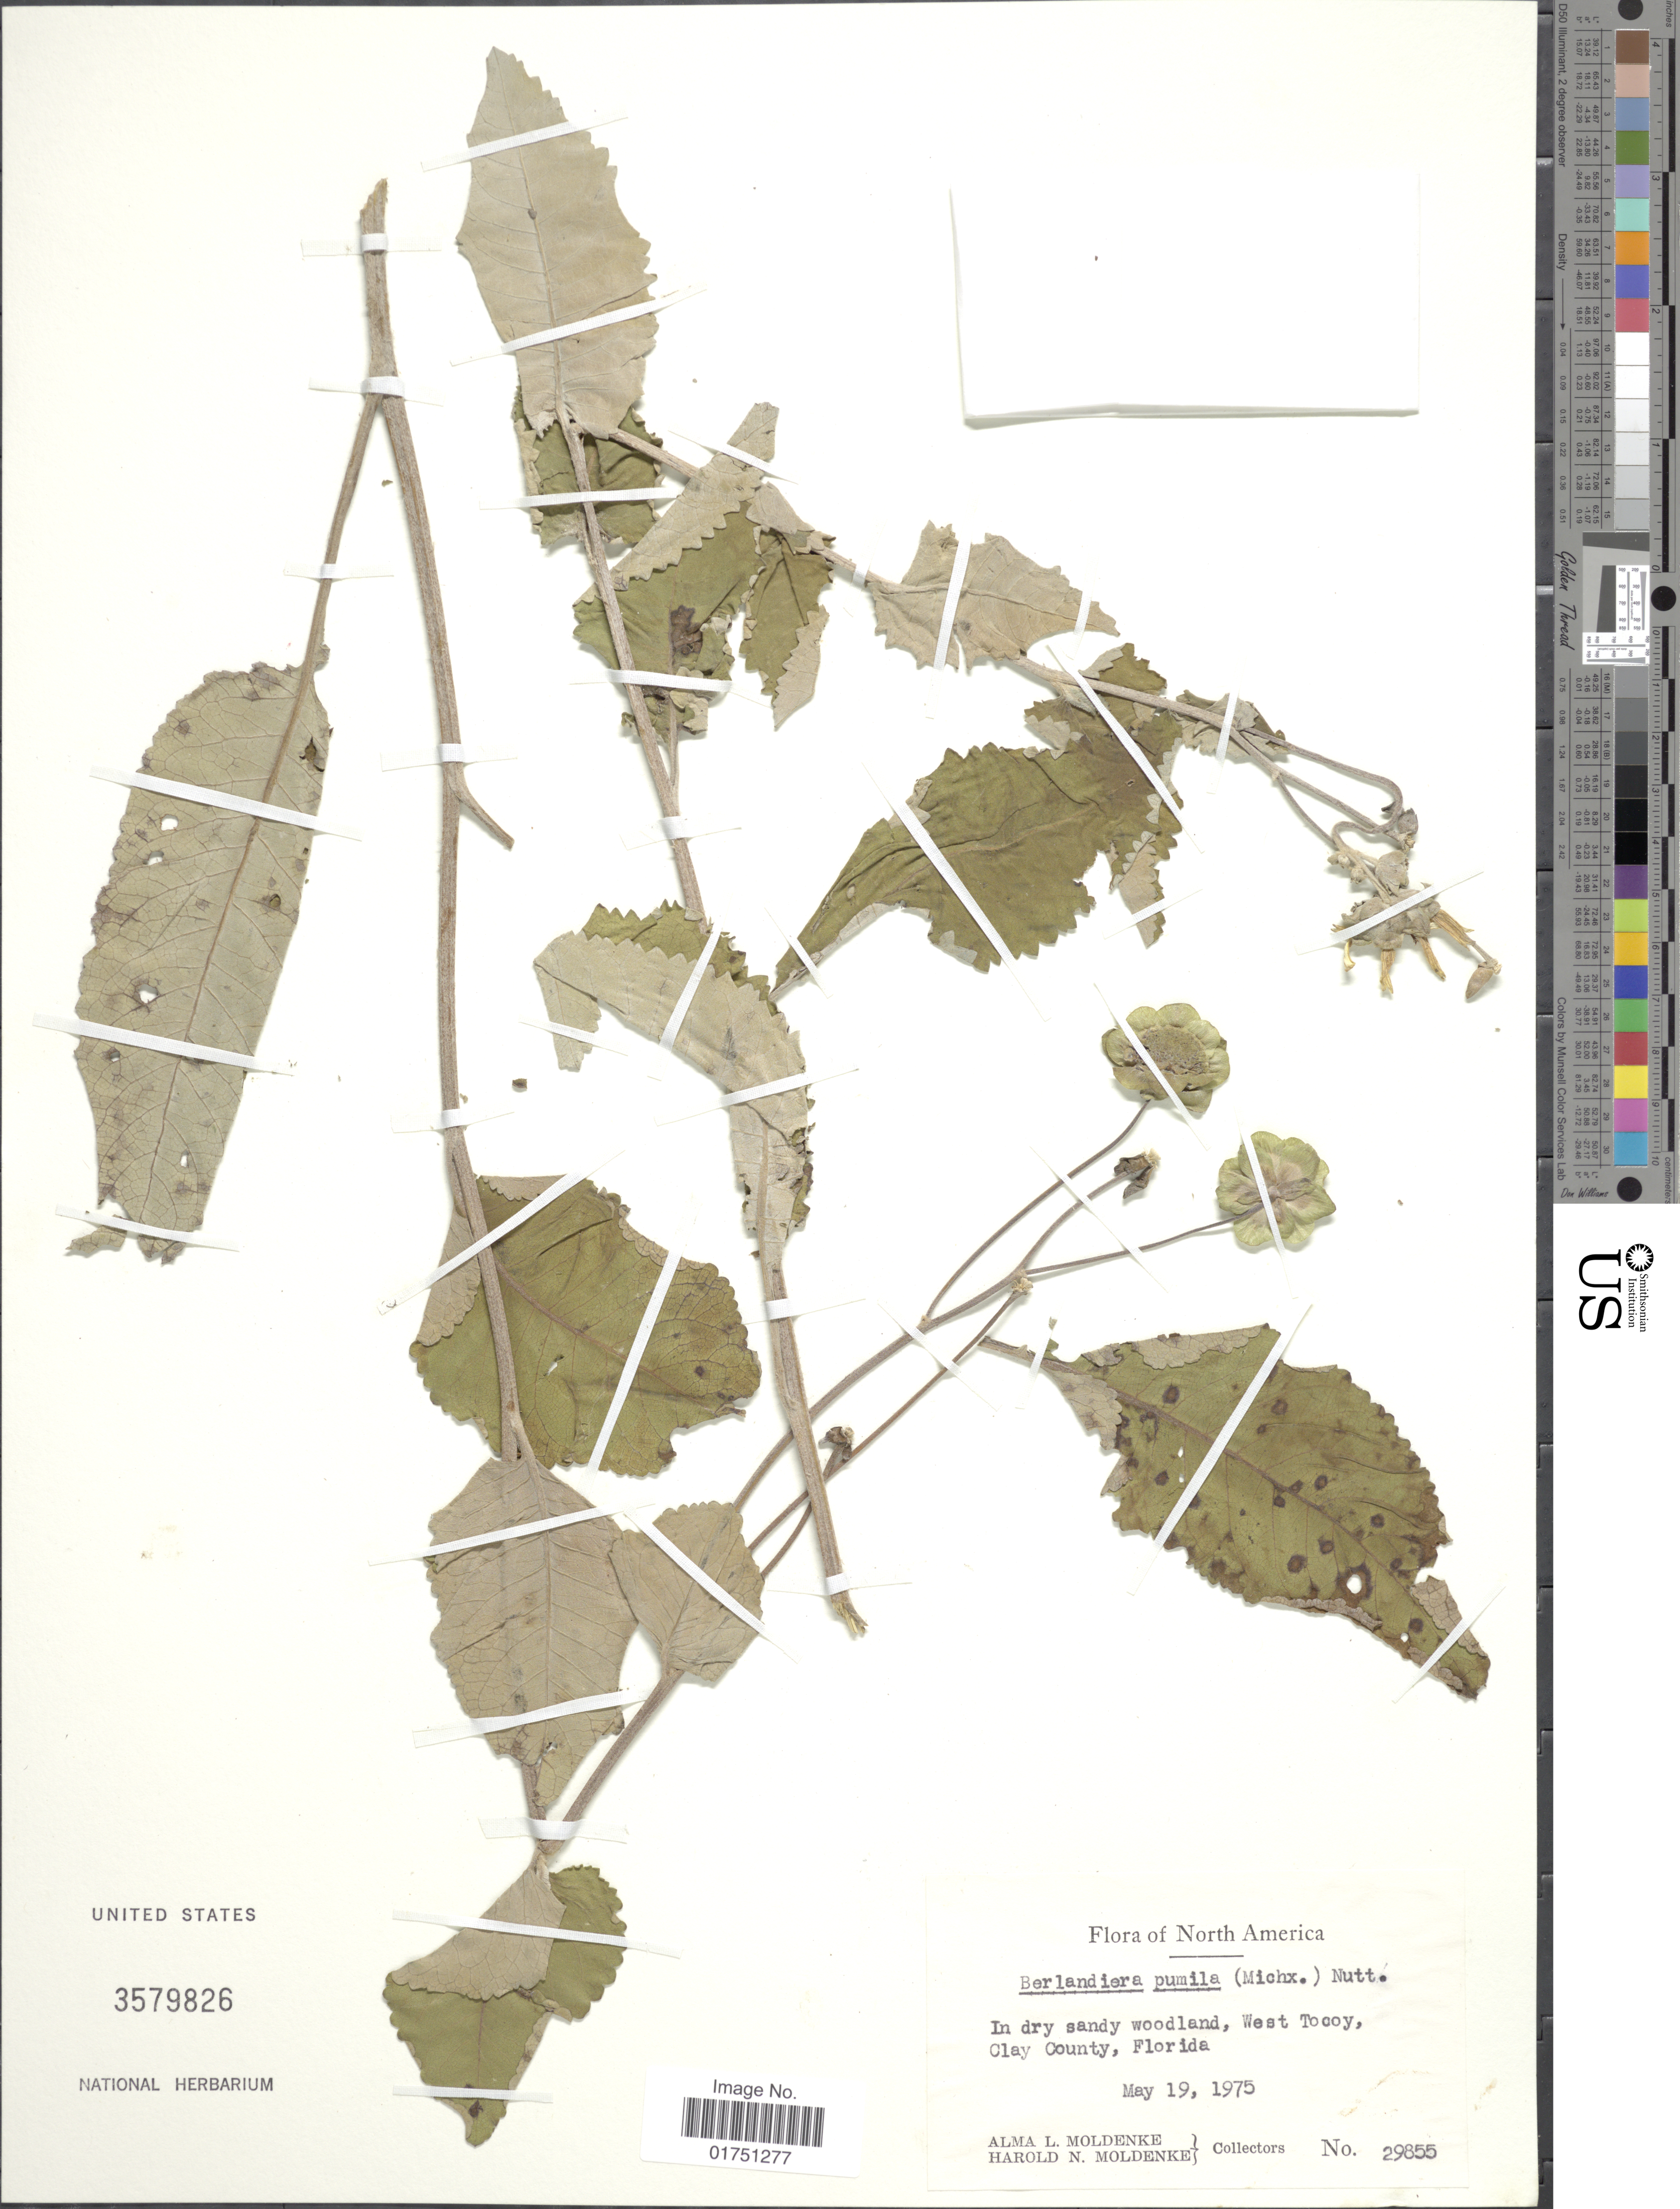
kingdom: Plantae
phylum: Tracheophyta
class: Magnoliopsida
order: Asterales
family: Asteraceae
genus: Berlandiera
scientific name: Berlandiera pumila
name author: (Michx.) Nutt.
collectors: A. L. Moldenke & H. N. Moldenke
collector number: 29855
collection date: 1975-05-19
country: United States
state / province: Florida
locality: In dry sandy woodland, West Tocoy, Clay County, Florida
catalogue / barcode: US 3579826